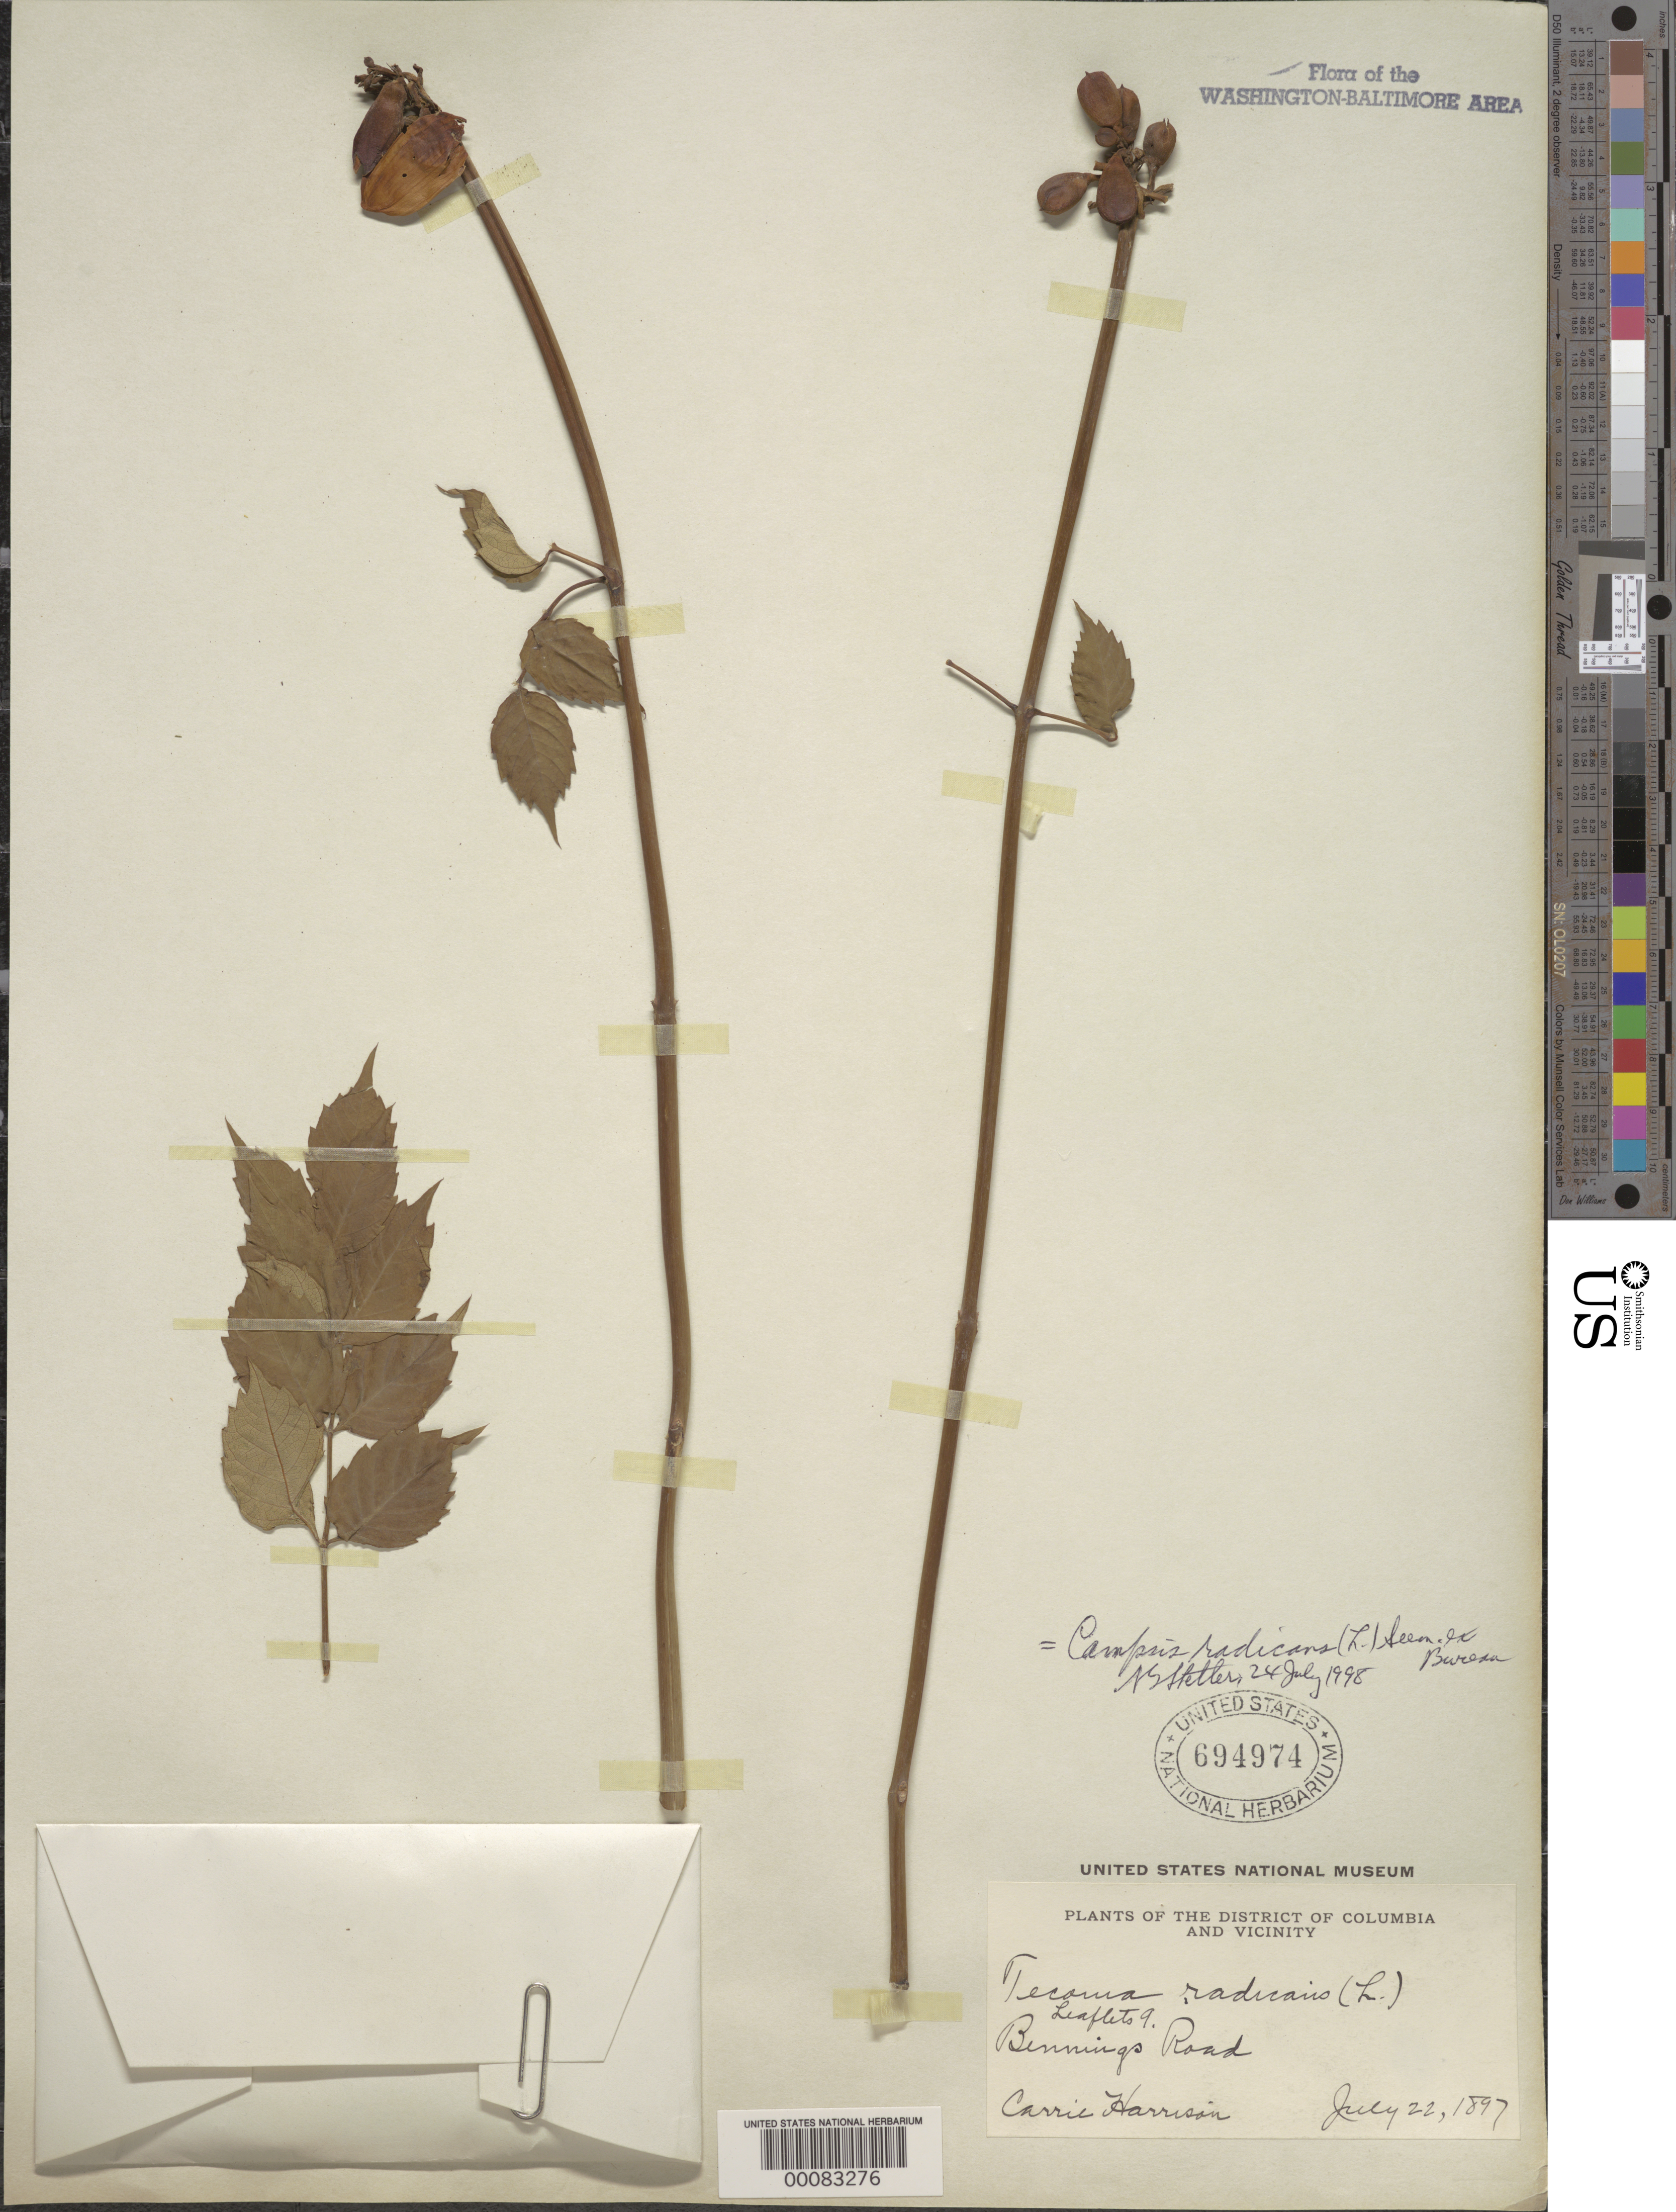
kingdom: Plantae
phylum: Tracheophyta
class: Magnoliopsida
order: Lamiales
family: Bignoniaceae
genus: Campsis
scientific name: Campsis radicans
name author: (L.) Seem.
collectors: C. Harrison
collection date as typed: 22 Jul 1897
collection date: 1897-07-22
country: United States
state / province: District of Columbia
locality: Bennings Rd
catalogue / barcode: US 694974